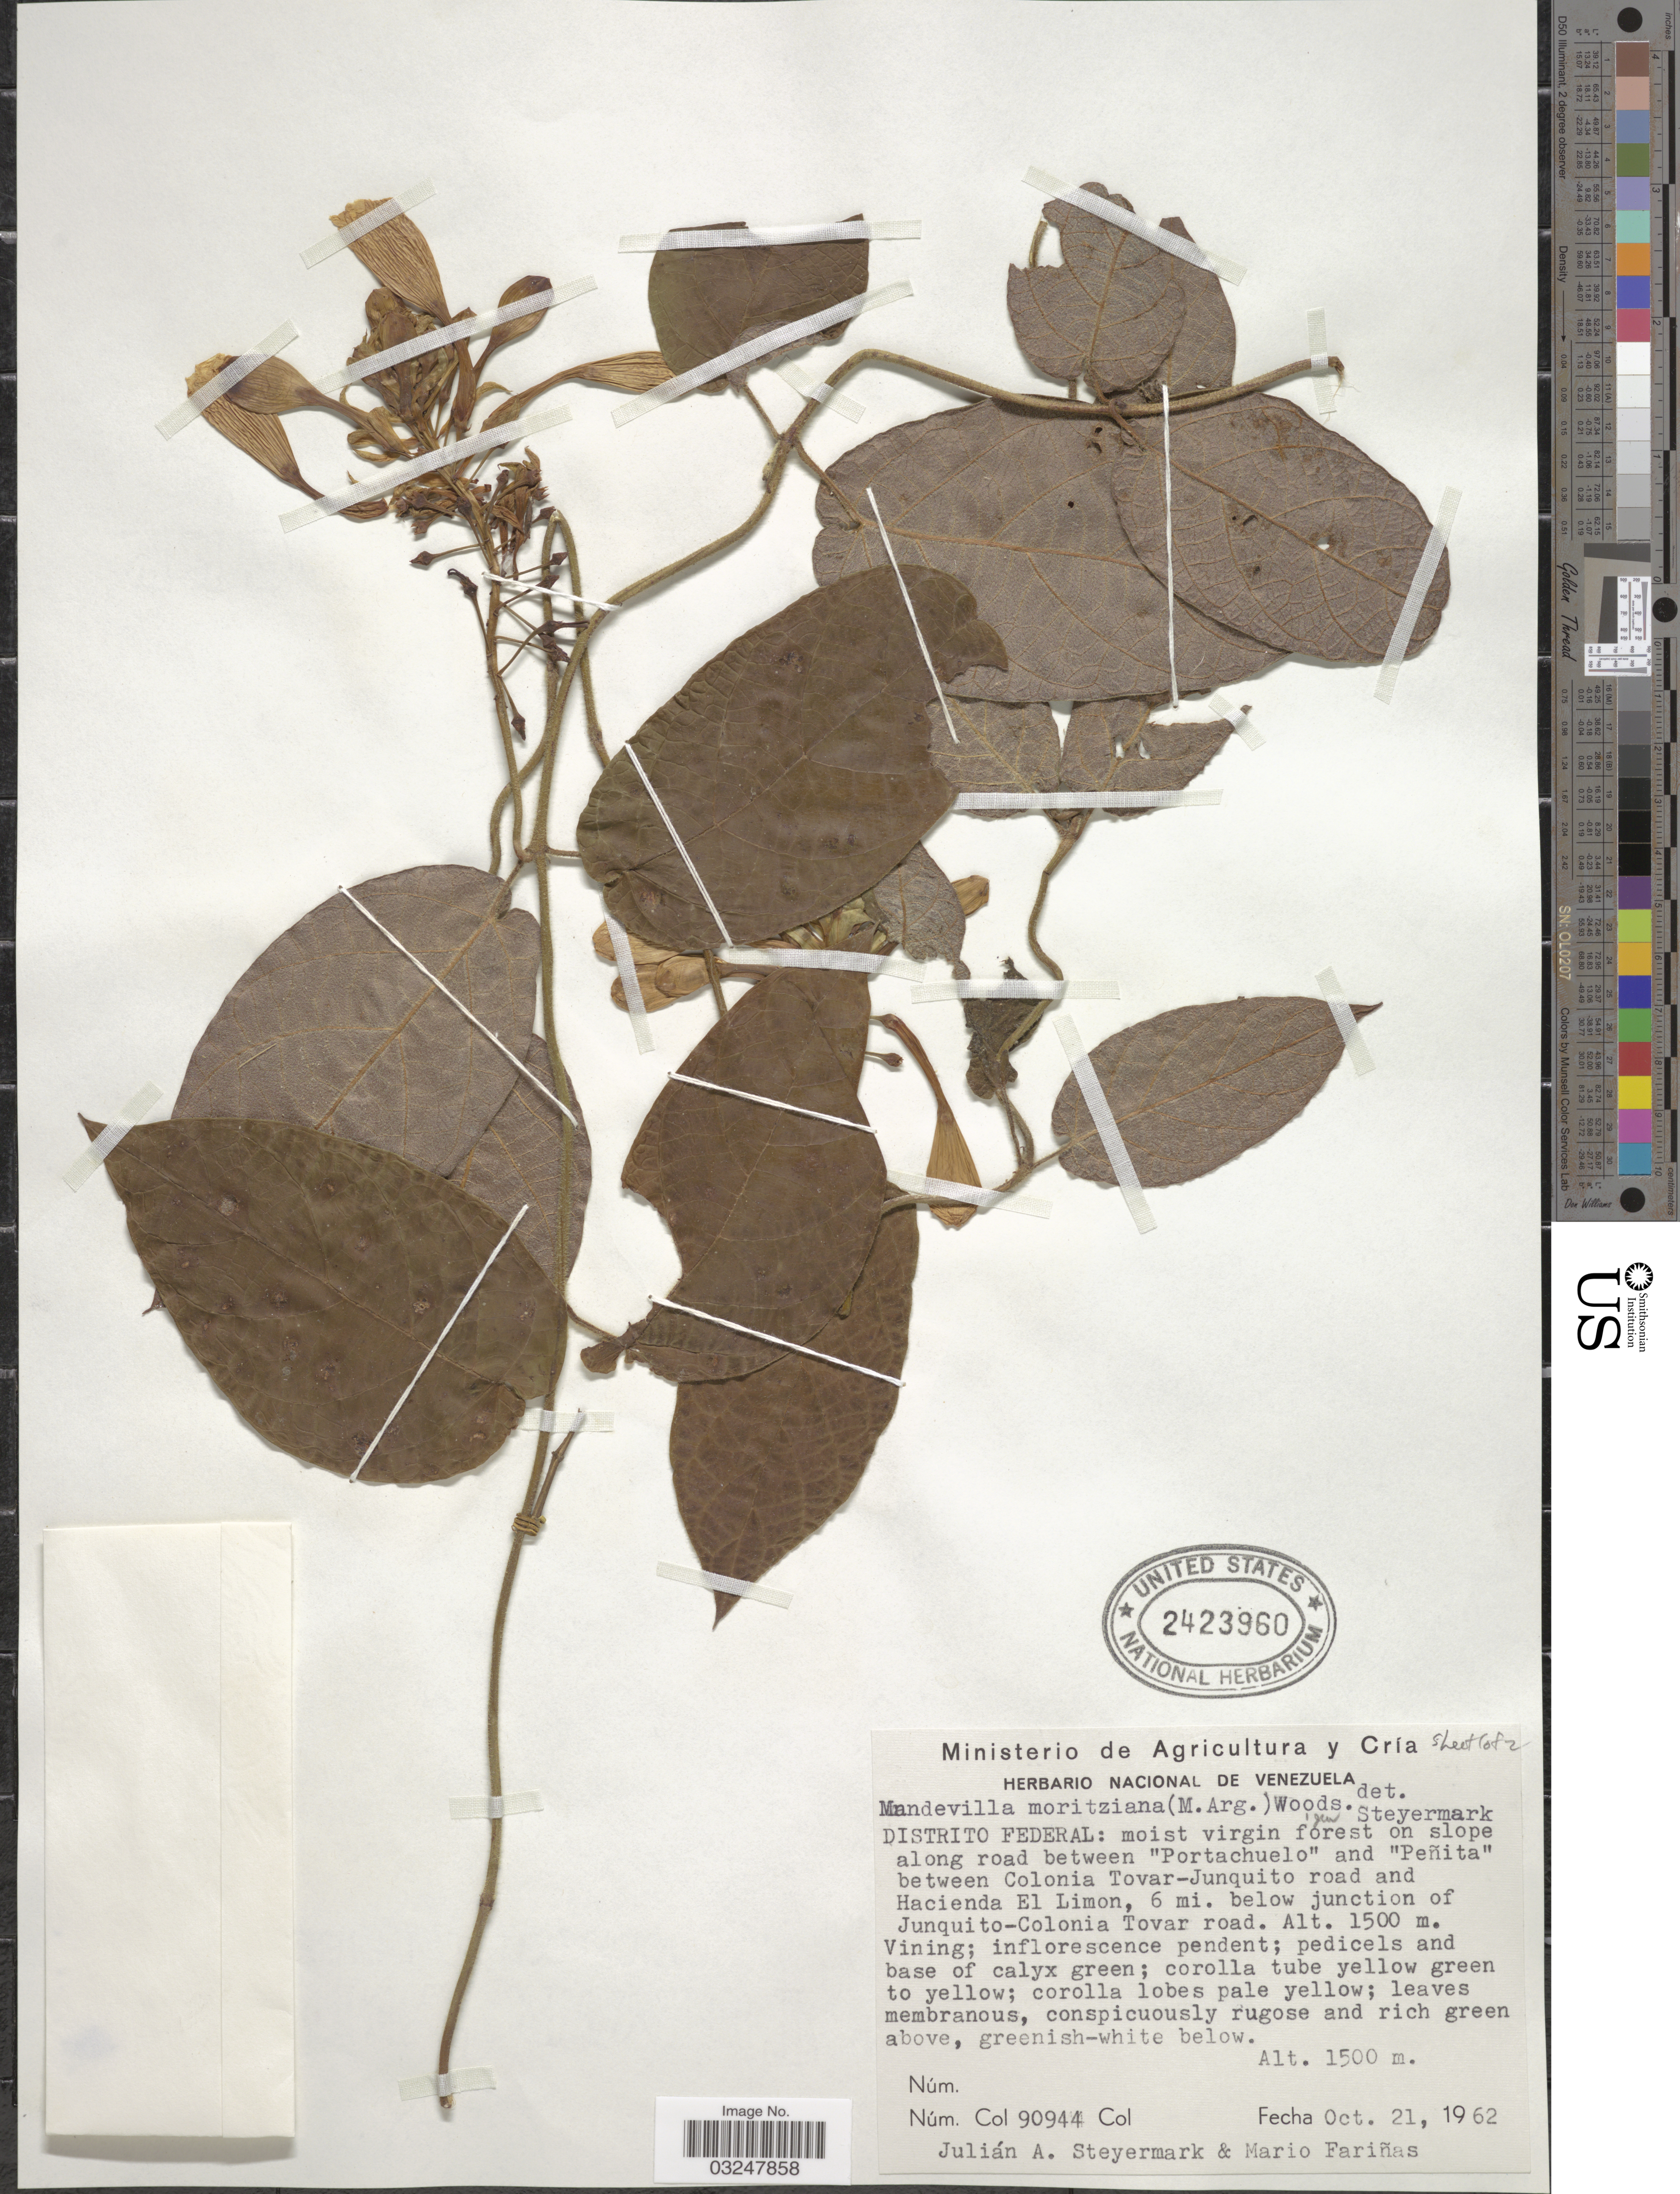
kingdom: Plantae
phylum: Tracheophyta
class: Magnoliopsida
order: Gentianales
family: Apocynaceae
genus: Mandevilla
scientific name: Mandevilla moritziana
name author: (Müll. Arg.) Donn. Sm.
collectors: J. Steyermark & M. Fariñas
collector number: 90944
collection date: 1962-10-21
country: Venezuela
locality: Distrito Federal: moist virgin forest on slope along road between "Portachuelo" and "Penita" between Colonia Tovar-Junquito road and Hacienda El Limon, 6 mi. below junction of Junquito-Colonia Tovar road.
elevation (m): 1500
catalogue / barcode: US 2423960